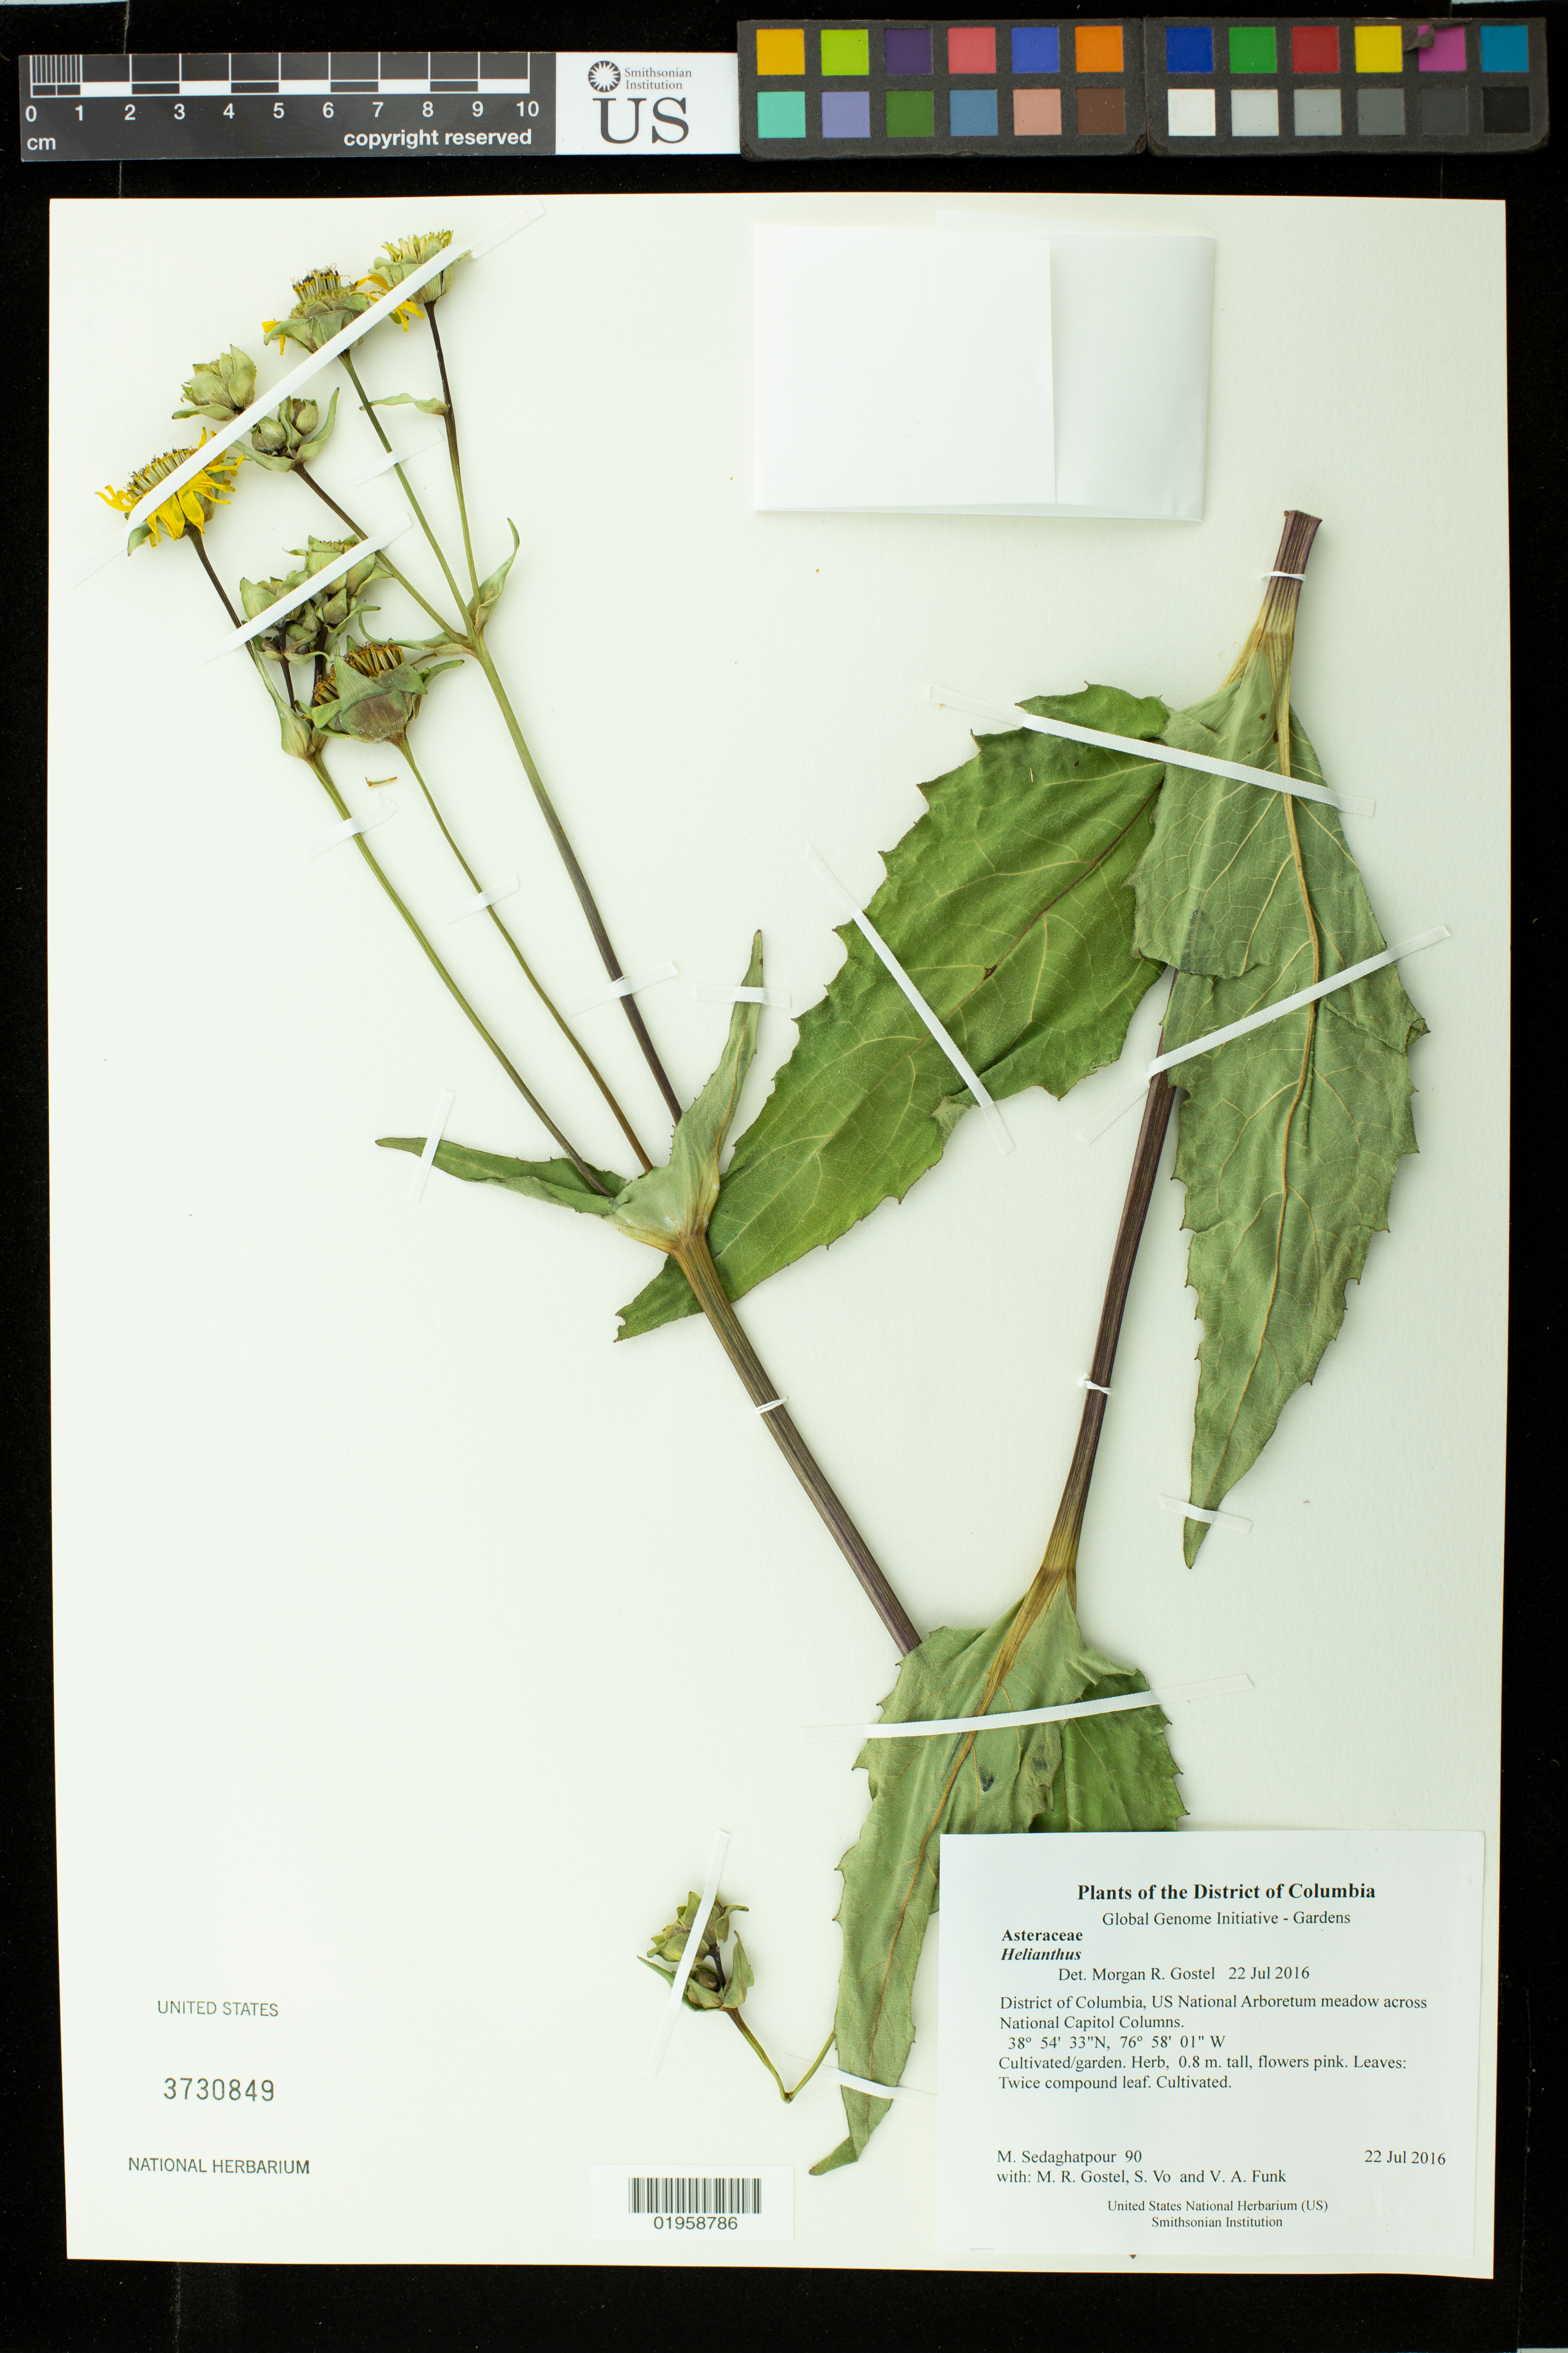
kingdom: Plantae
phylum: Tracheophyta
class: Magnoliopsida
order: Asterales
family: Asteraceae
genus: Helianthus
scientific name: Helianthus sp.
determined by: Gostel, Morgan R., (BRIT), Botanical Research Institute of Texas (UNITED STATES)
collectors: M. Sedaghatpour, M. R. Gostel, S. Vo & V. Funk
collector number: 90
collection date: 2016-07-22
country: United States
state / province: District of Columbia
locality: US National Arboretum meadow across National Capitol Columns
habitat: Cultivated/garden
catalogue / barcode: US 3730849